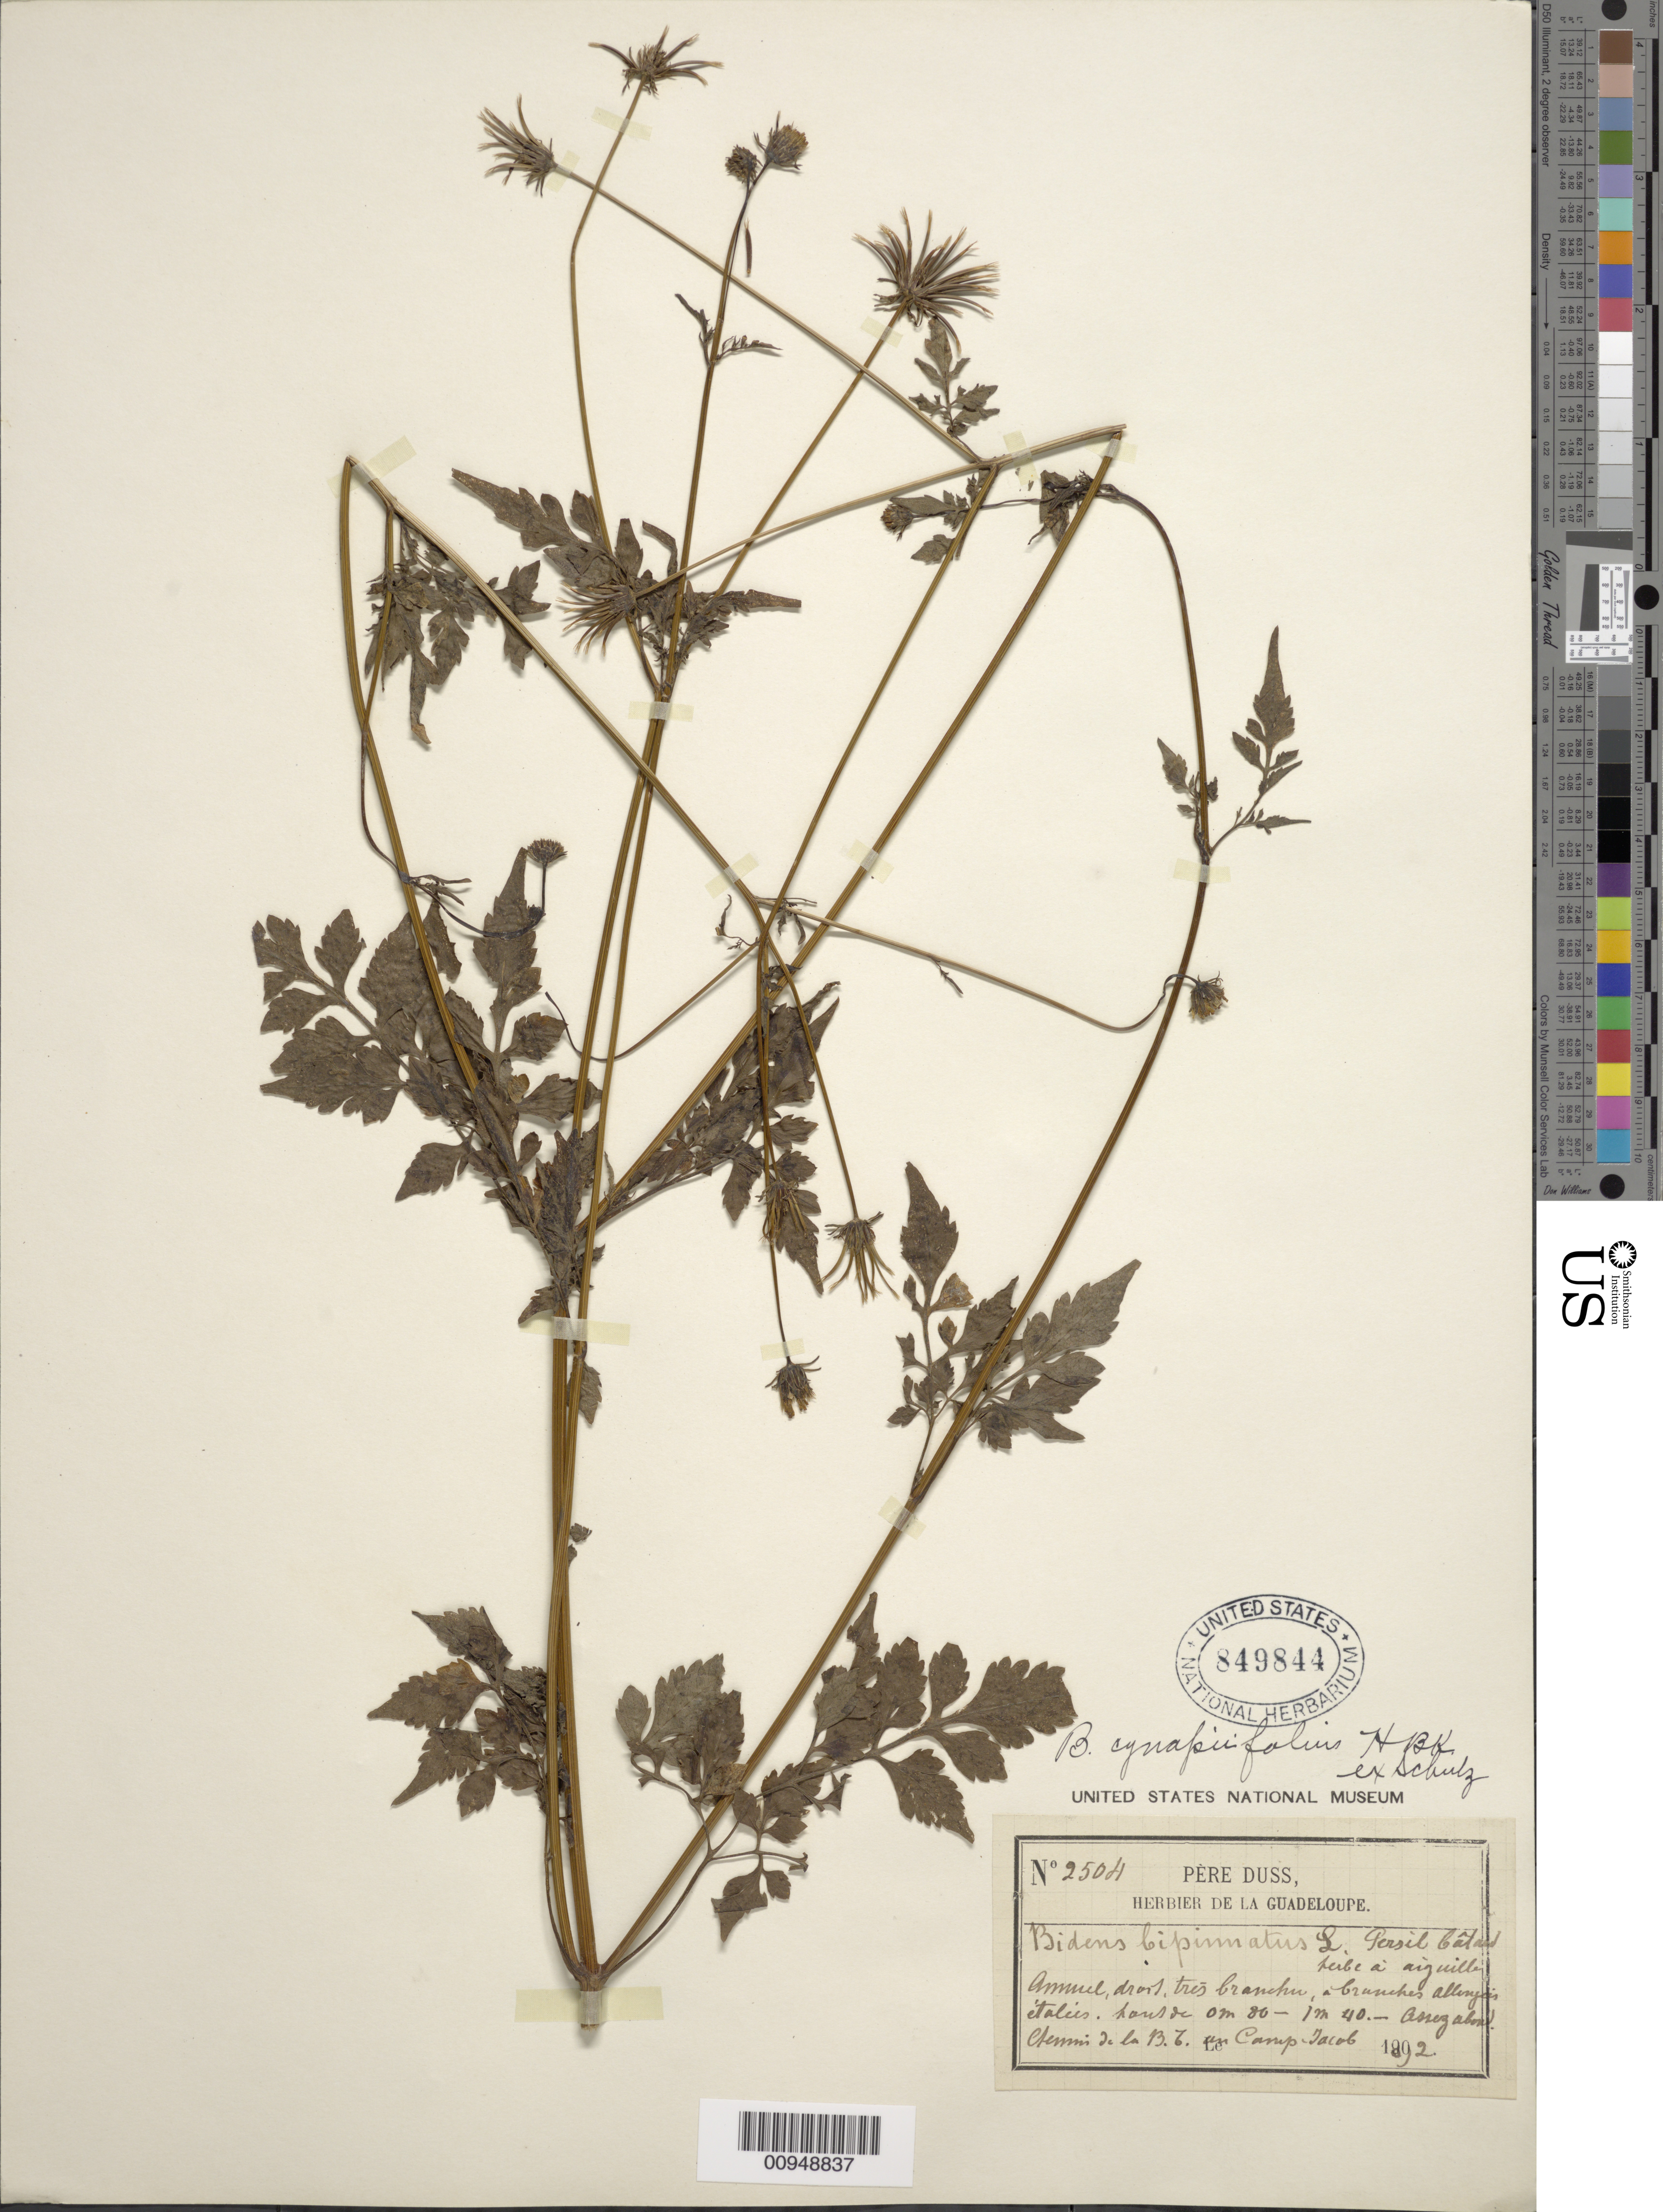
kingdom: Plantae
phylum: Tracheophyta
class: Magnoliopsida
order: Asterales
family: Asteraceae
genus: Bidens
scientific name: Bidens cynapiifolia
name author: Kunth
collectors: Père Duss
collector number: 2504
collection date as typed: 1892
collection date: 1892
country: Guadeloupe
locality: Chemin de la Basse Terre ou Camp Jacob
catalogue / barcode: US 849844